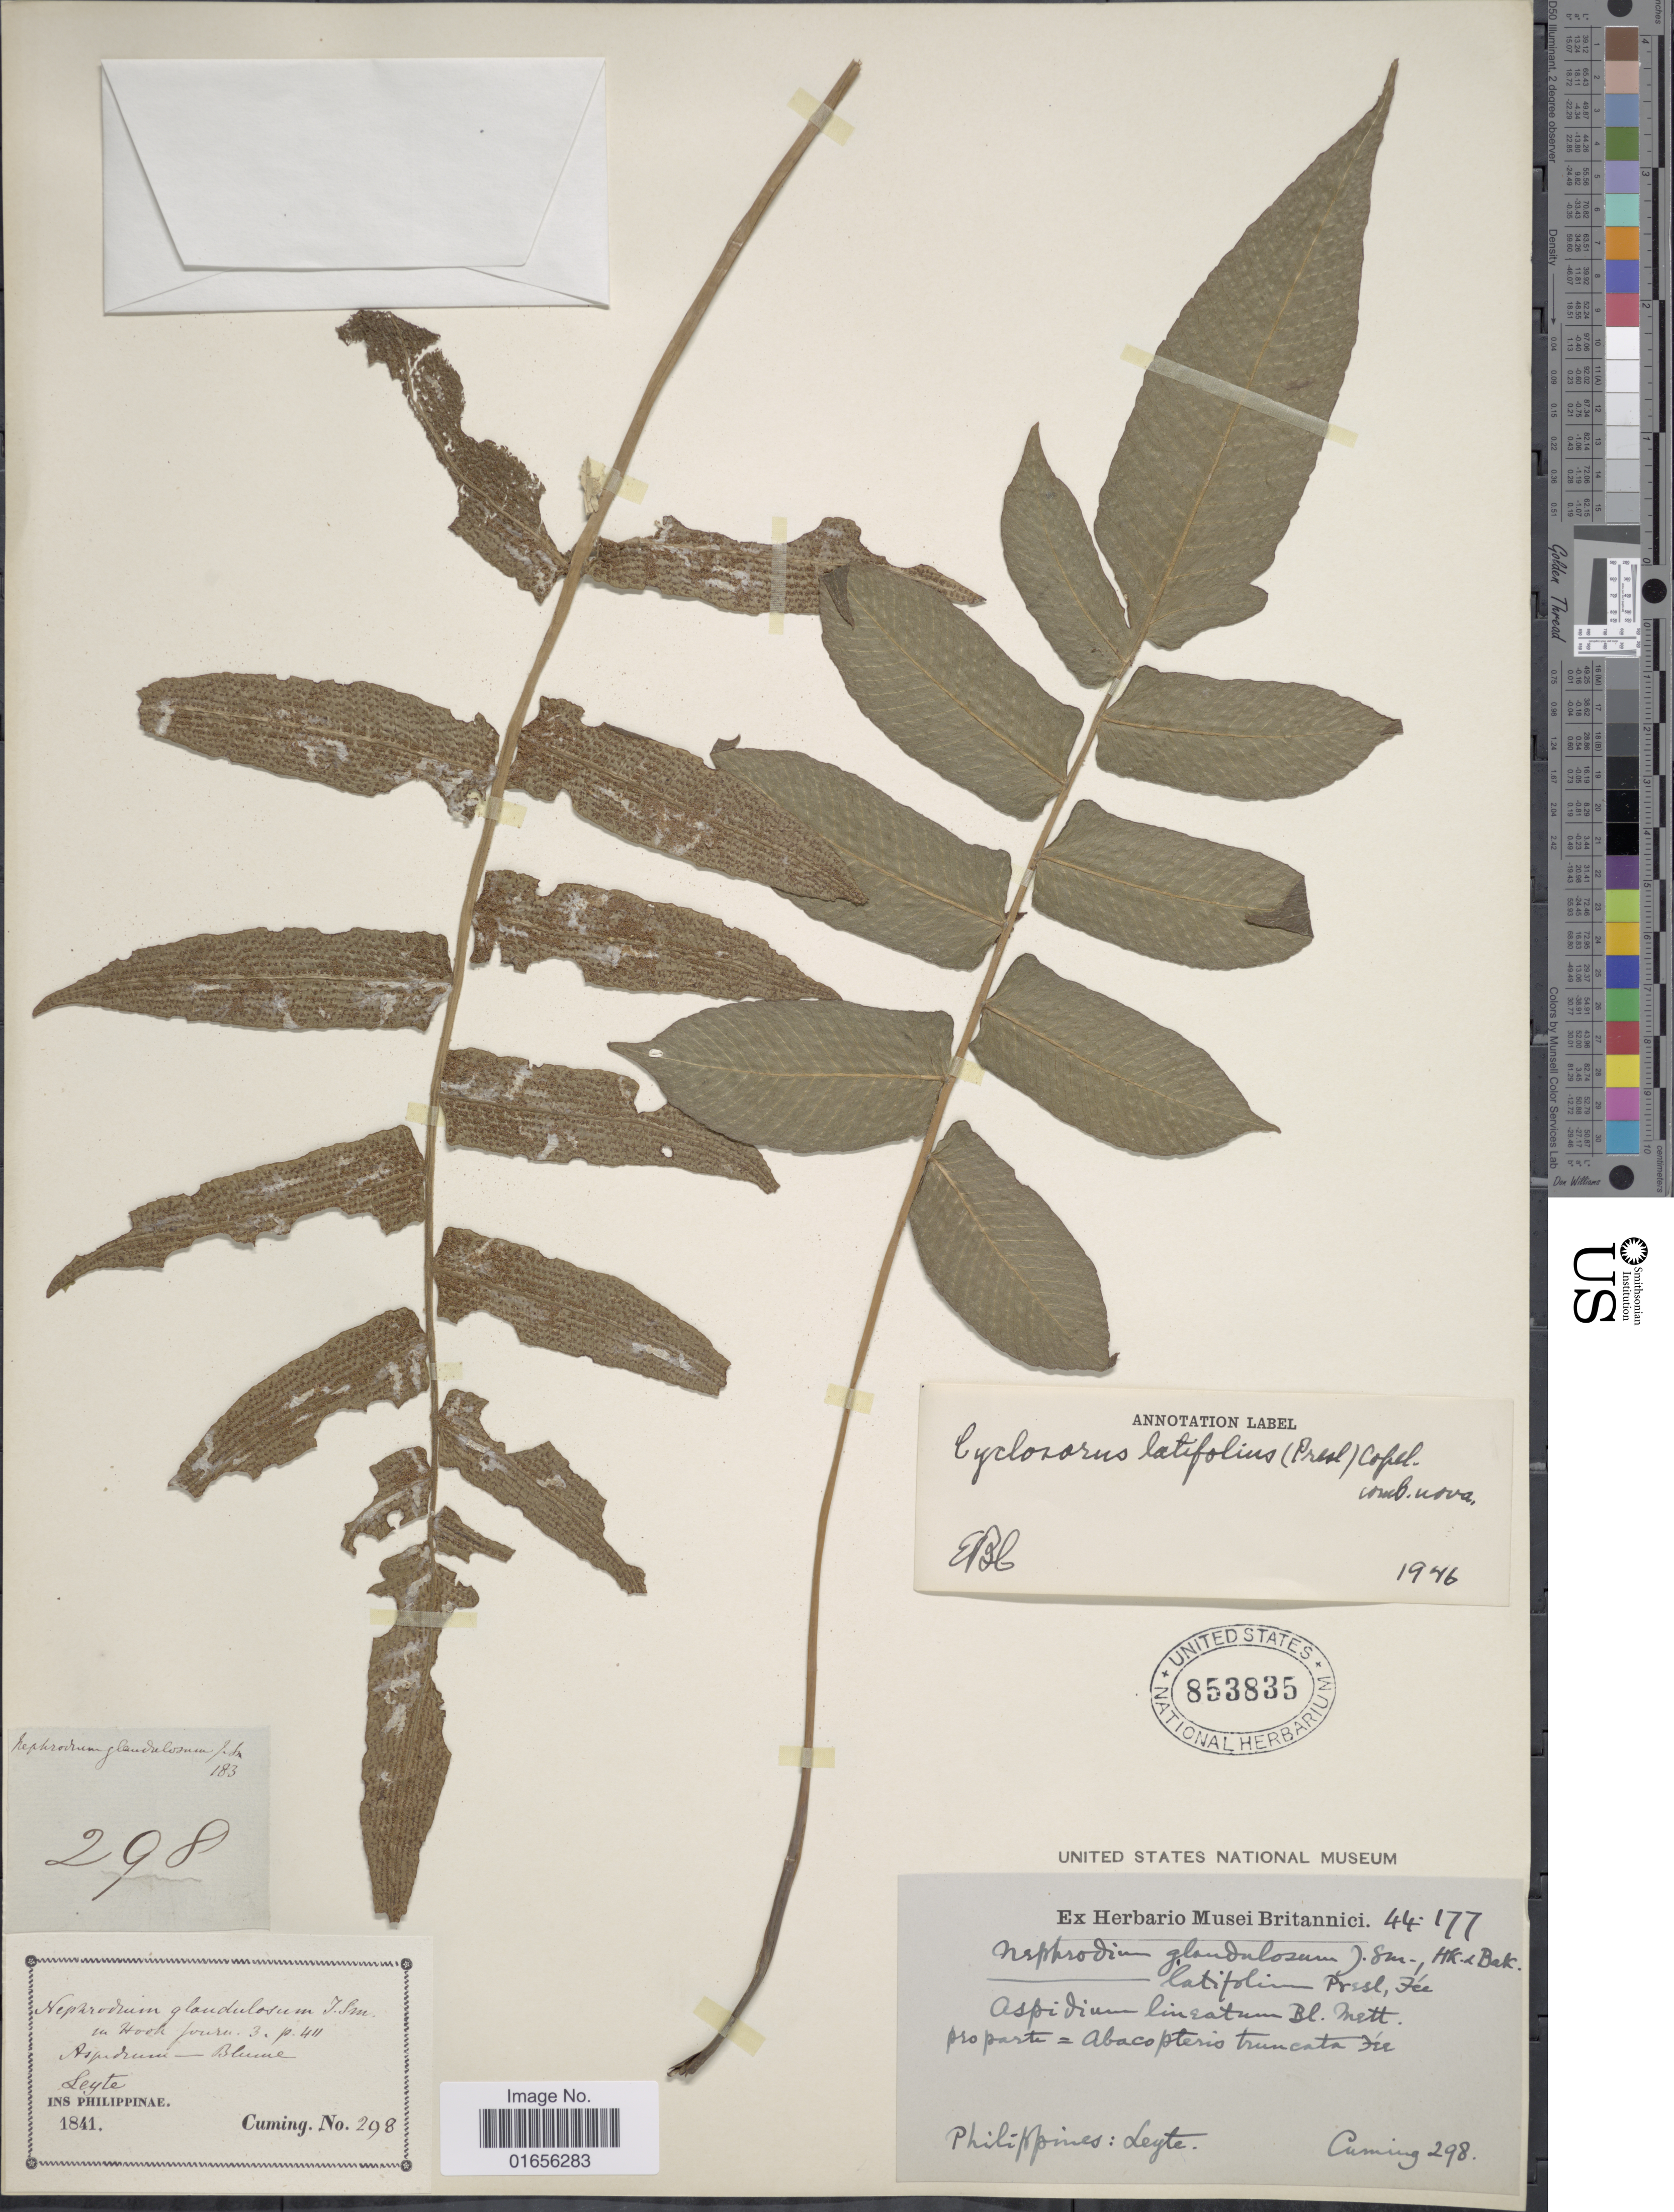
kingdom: Plantae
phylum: Tracheophyta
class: Polypodiopsida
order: Polypodiales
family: Thelypteridaceae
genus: Pronephrium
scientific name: Pronephrium philippinarum comb. ined.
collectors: -. Cuming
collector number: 298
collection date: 1841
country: Philippines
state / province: Eastern Visayas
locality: Leyte, Ins, Phlippinae, Philippines: Leyte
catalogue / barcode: US 853825